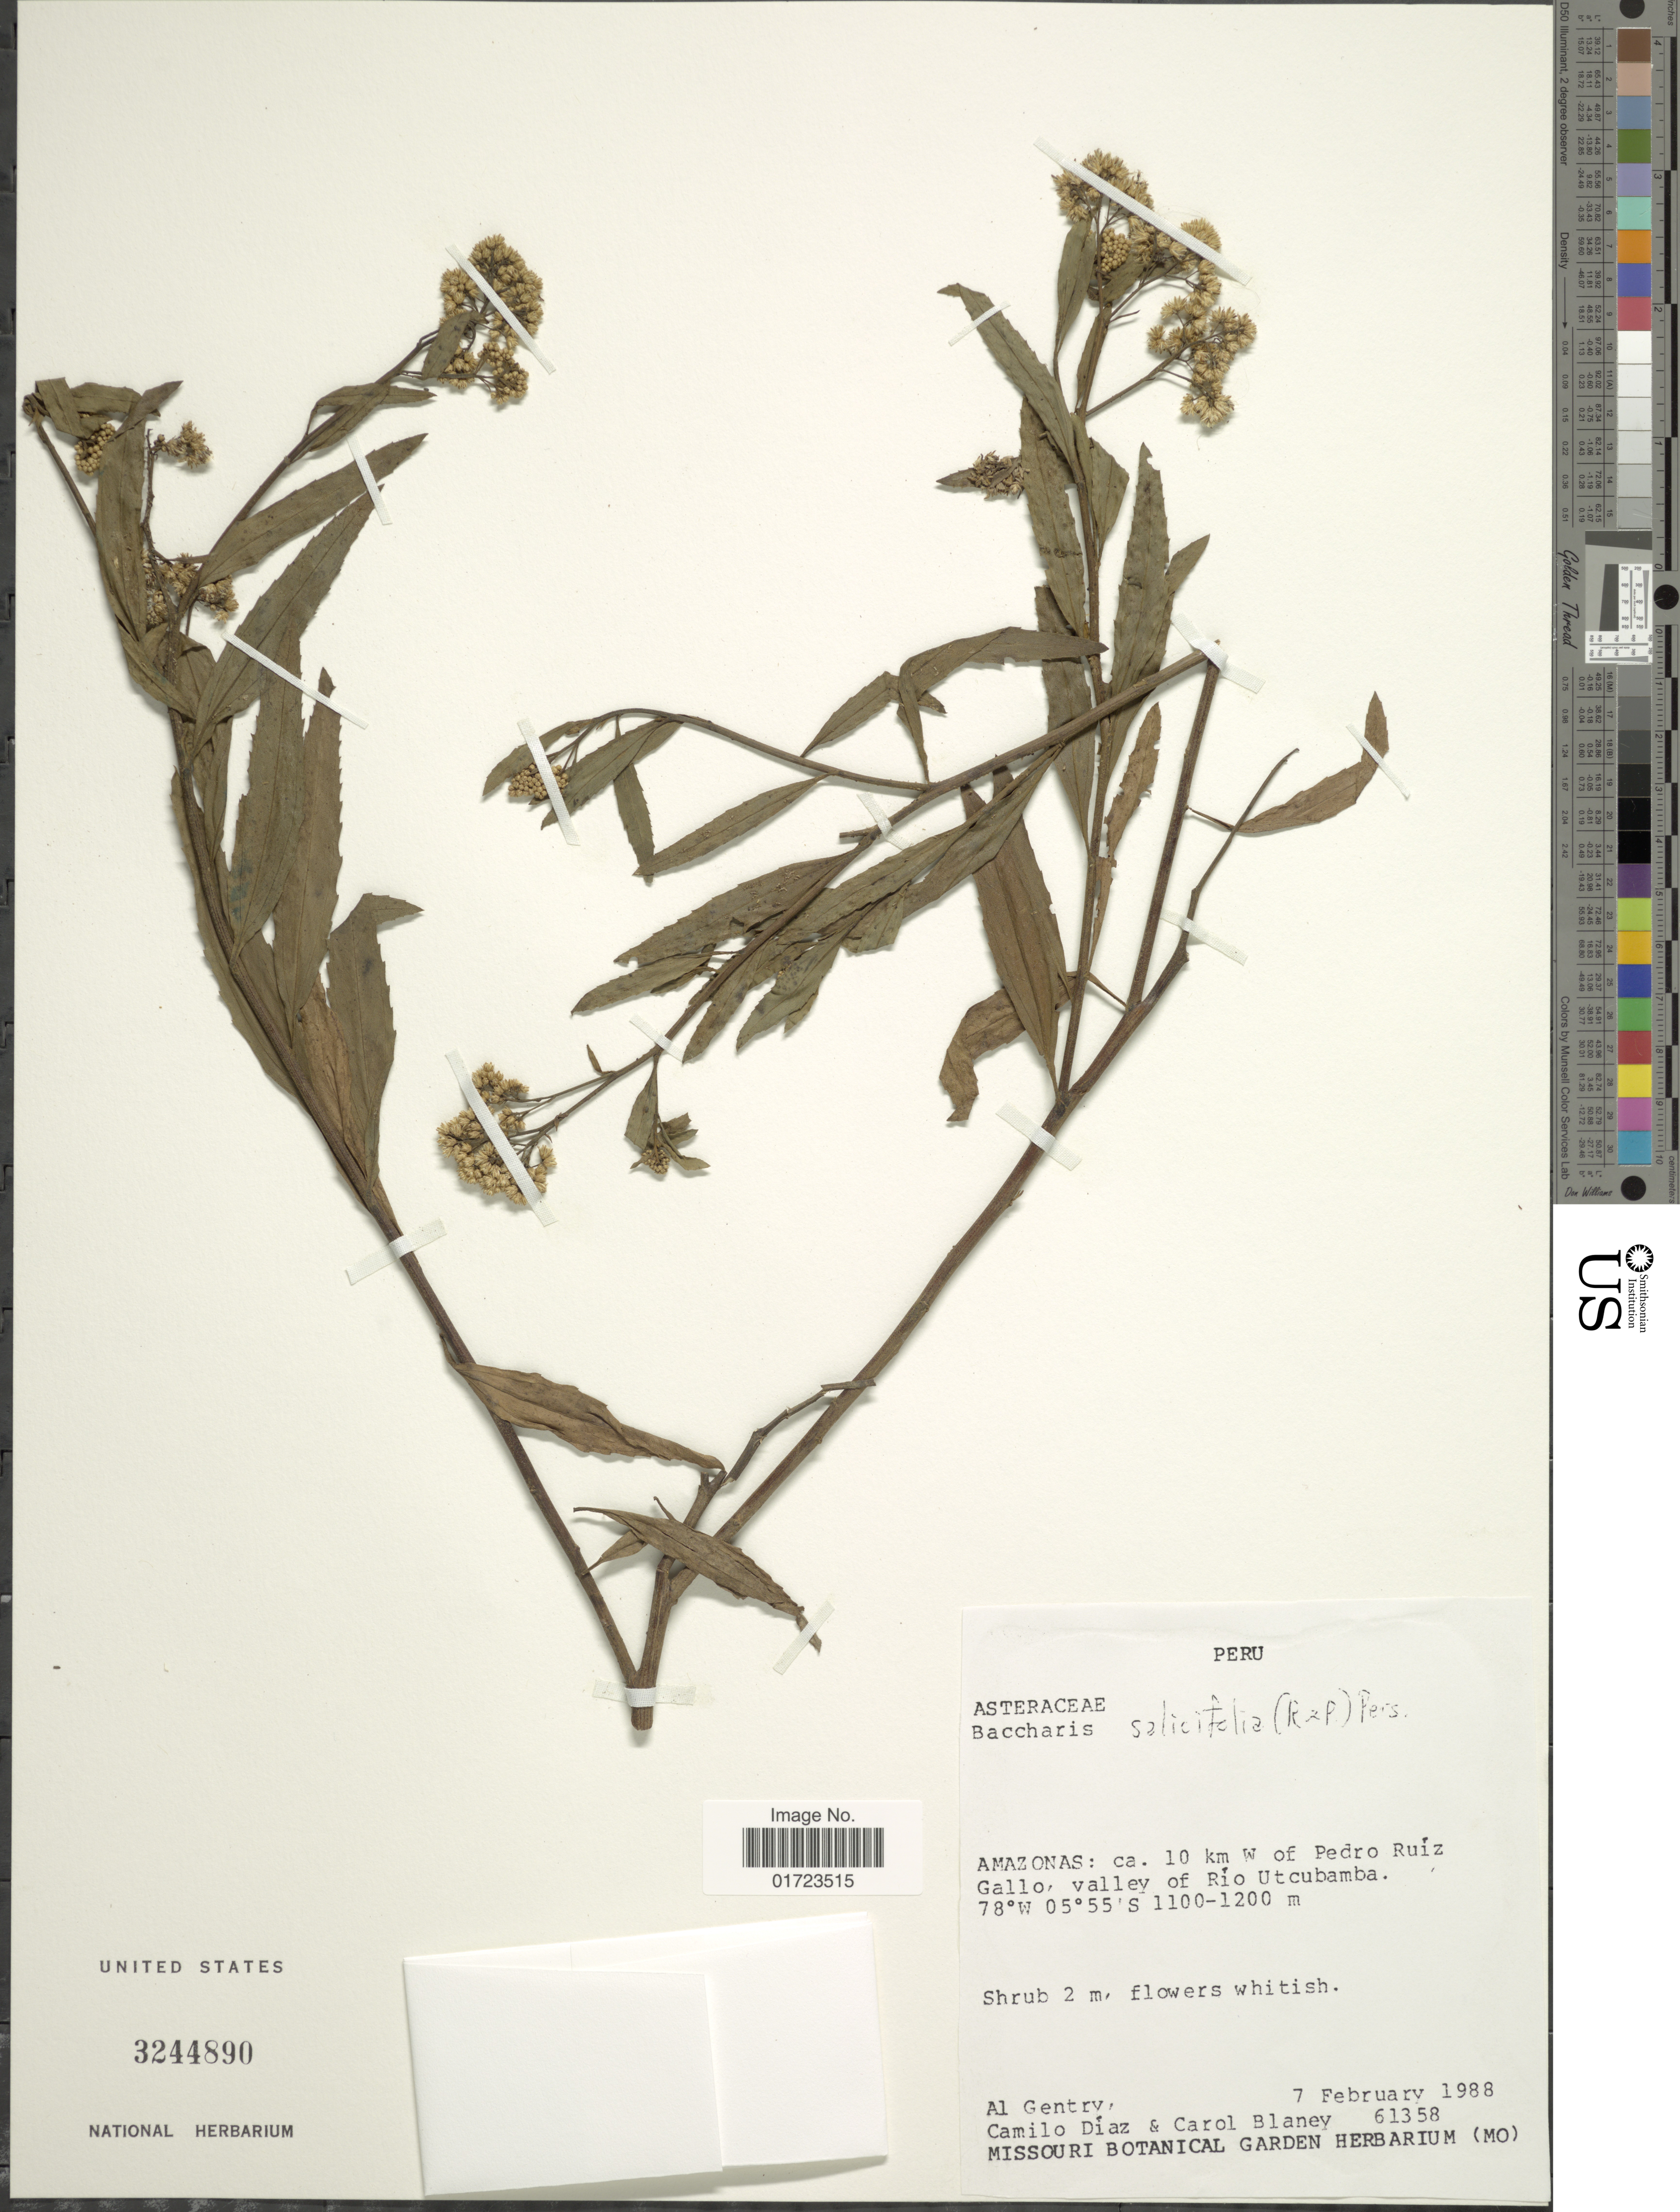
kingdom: Plantae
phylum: Tracheophyta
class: Magnoliopsida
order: Asterales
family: Asteraceae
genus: Baccharis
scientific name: Baccharis salicifolia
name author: (Ruiz & Pav.) Pers.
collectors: A. H. Gentry, C. Díaz & C. Blaney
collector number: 61358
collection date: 1988-02-07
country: Peru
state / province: Amazonas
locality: Amazonas: ca. 10 km W of Pedro Ruiz Gallo, valley of Rio Utcubamba.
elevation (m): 1100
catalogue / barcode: US 3244890